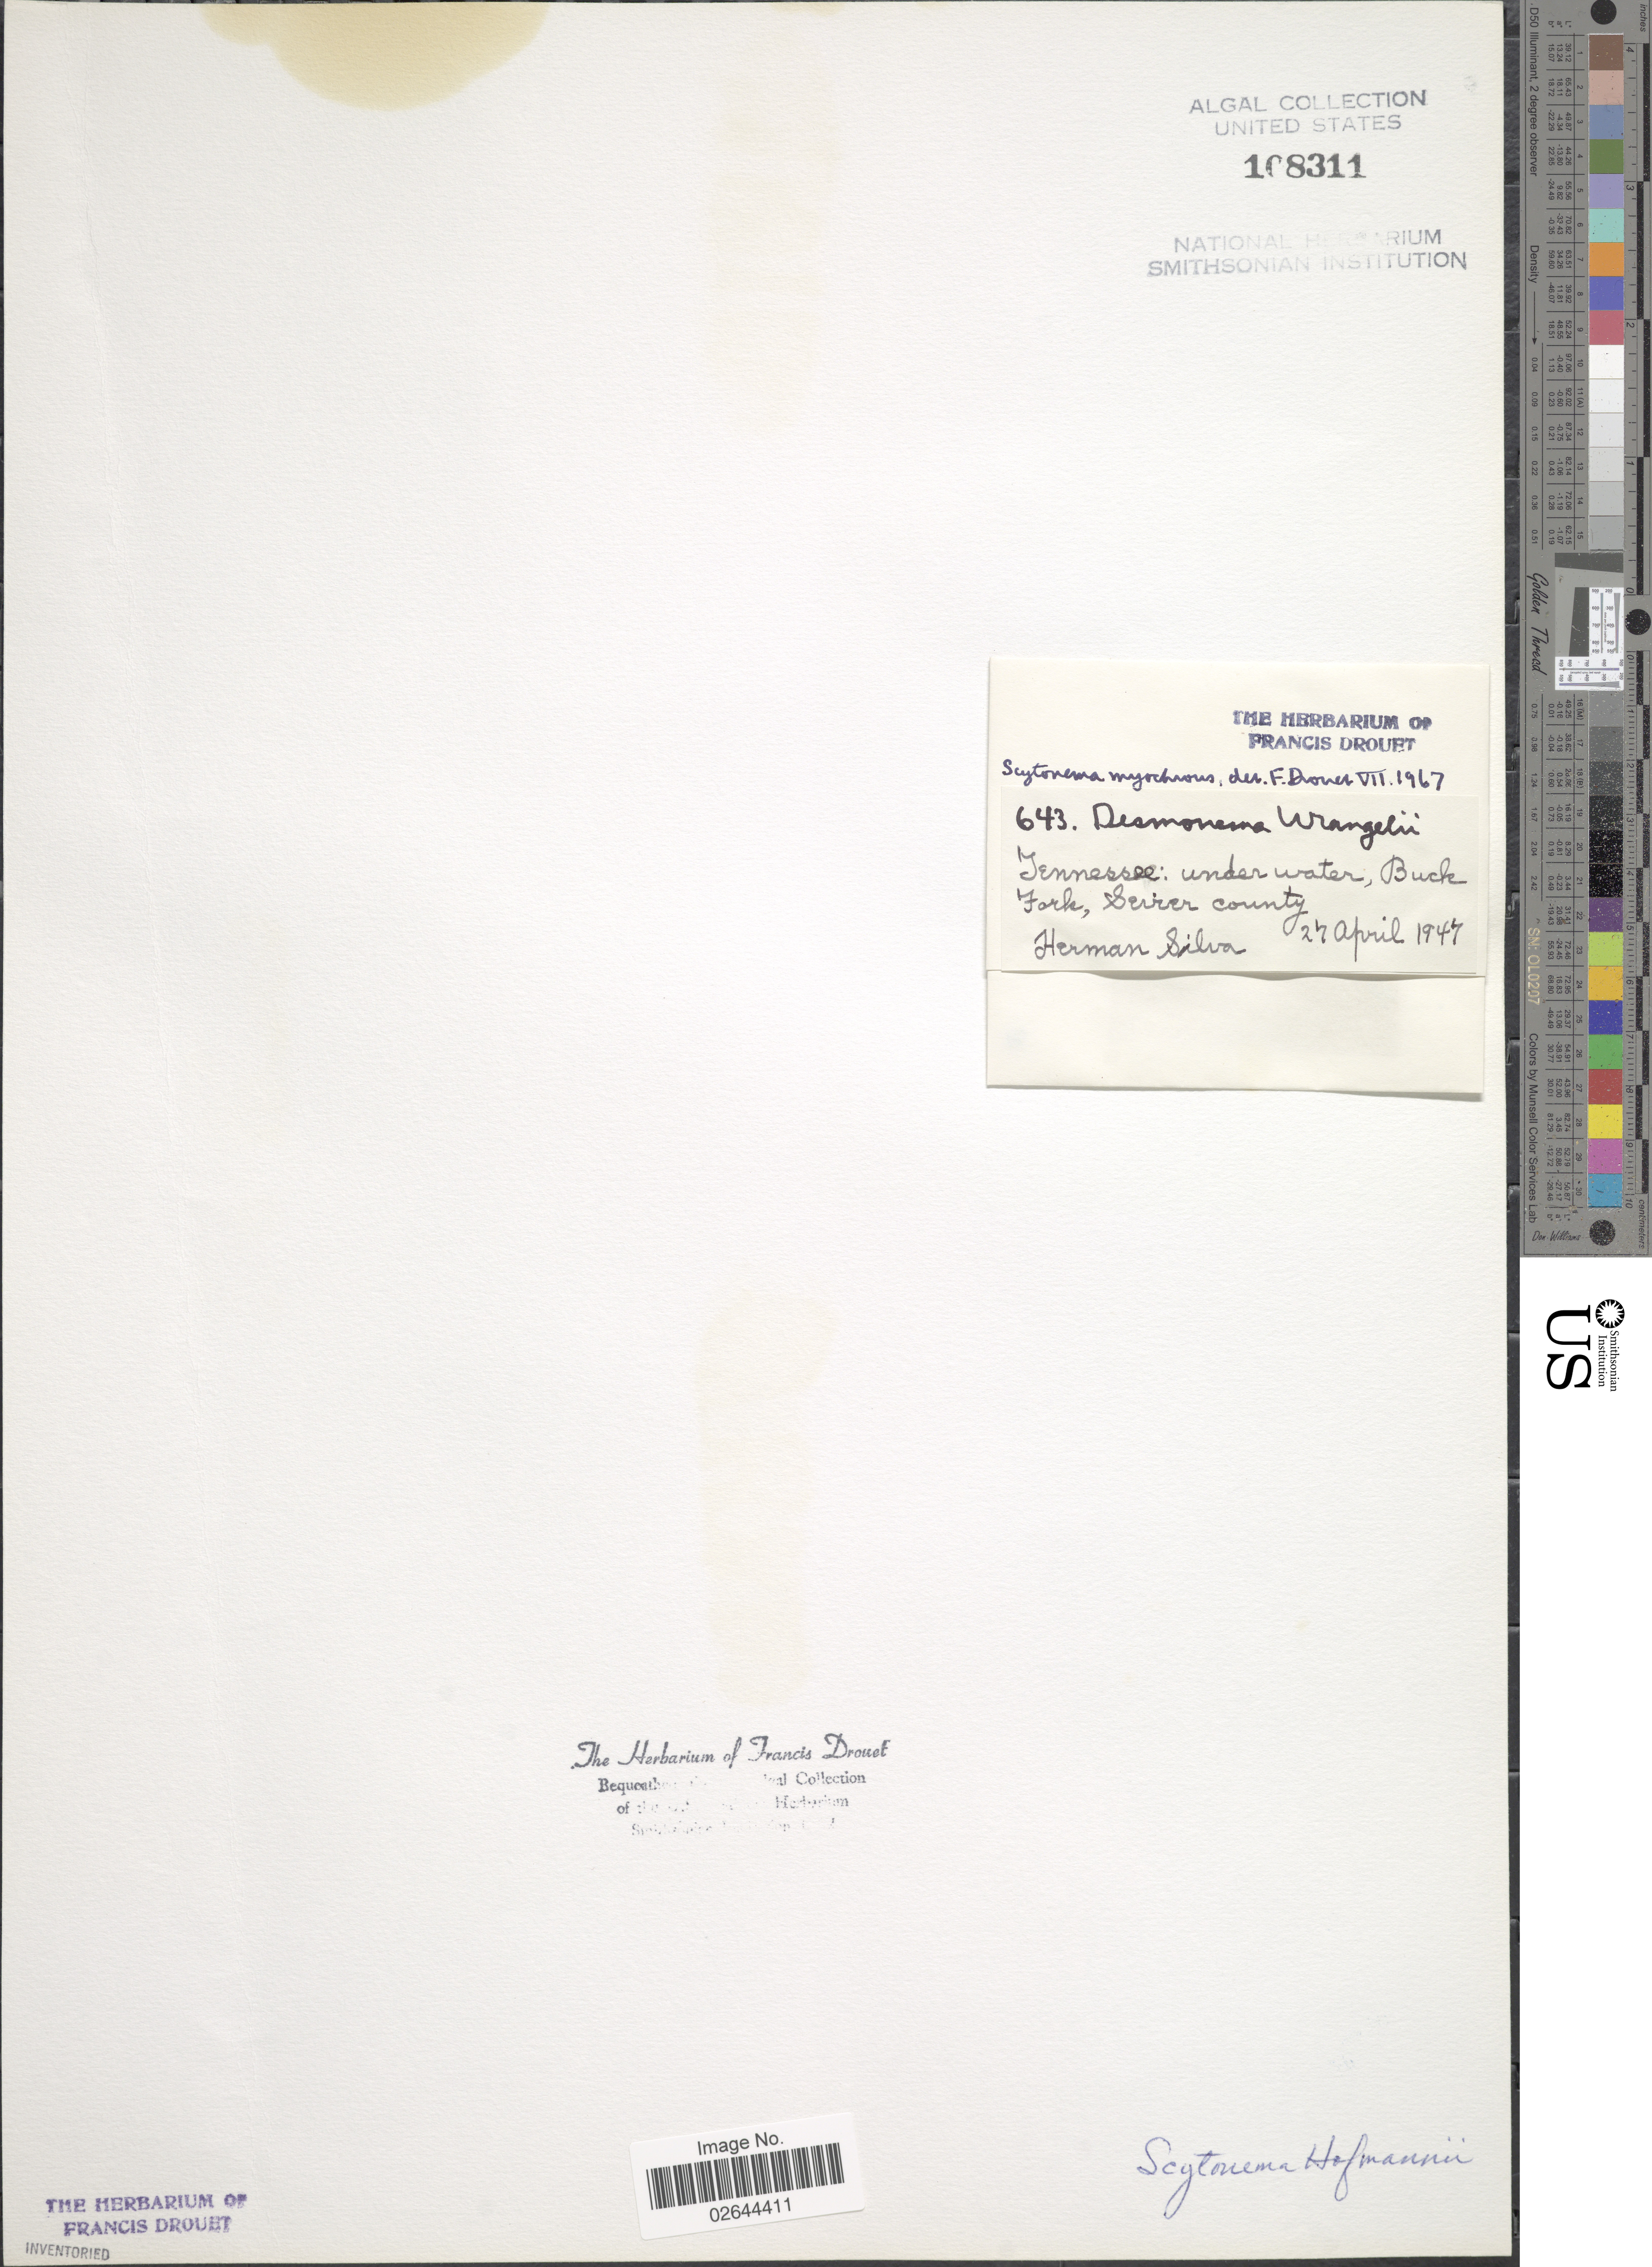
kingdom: Bacteria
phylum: Cyanobacteria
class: Cyanobacteriia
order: Cyanobacteriales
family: Scytonemataceae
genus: Scytonema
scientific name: Scytonema hofmannii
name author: C. Agardh ex Bornet & Flahault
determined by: Drouet, F. E.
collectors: H. Silva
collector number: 643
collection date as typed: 27 Apr 1947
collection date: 1947-04-27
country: United States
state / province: Tennessee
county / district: Sevier County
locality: Buck Fork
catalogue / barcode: US 108311